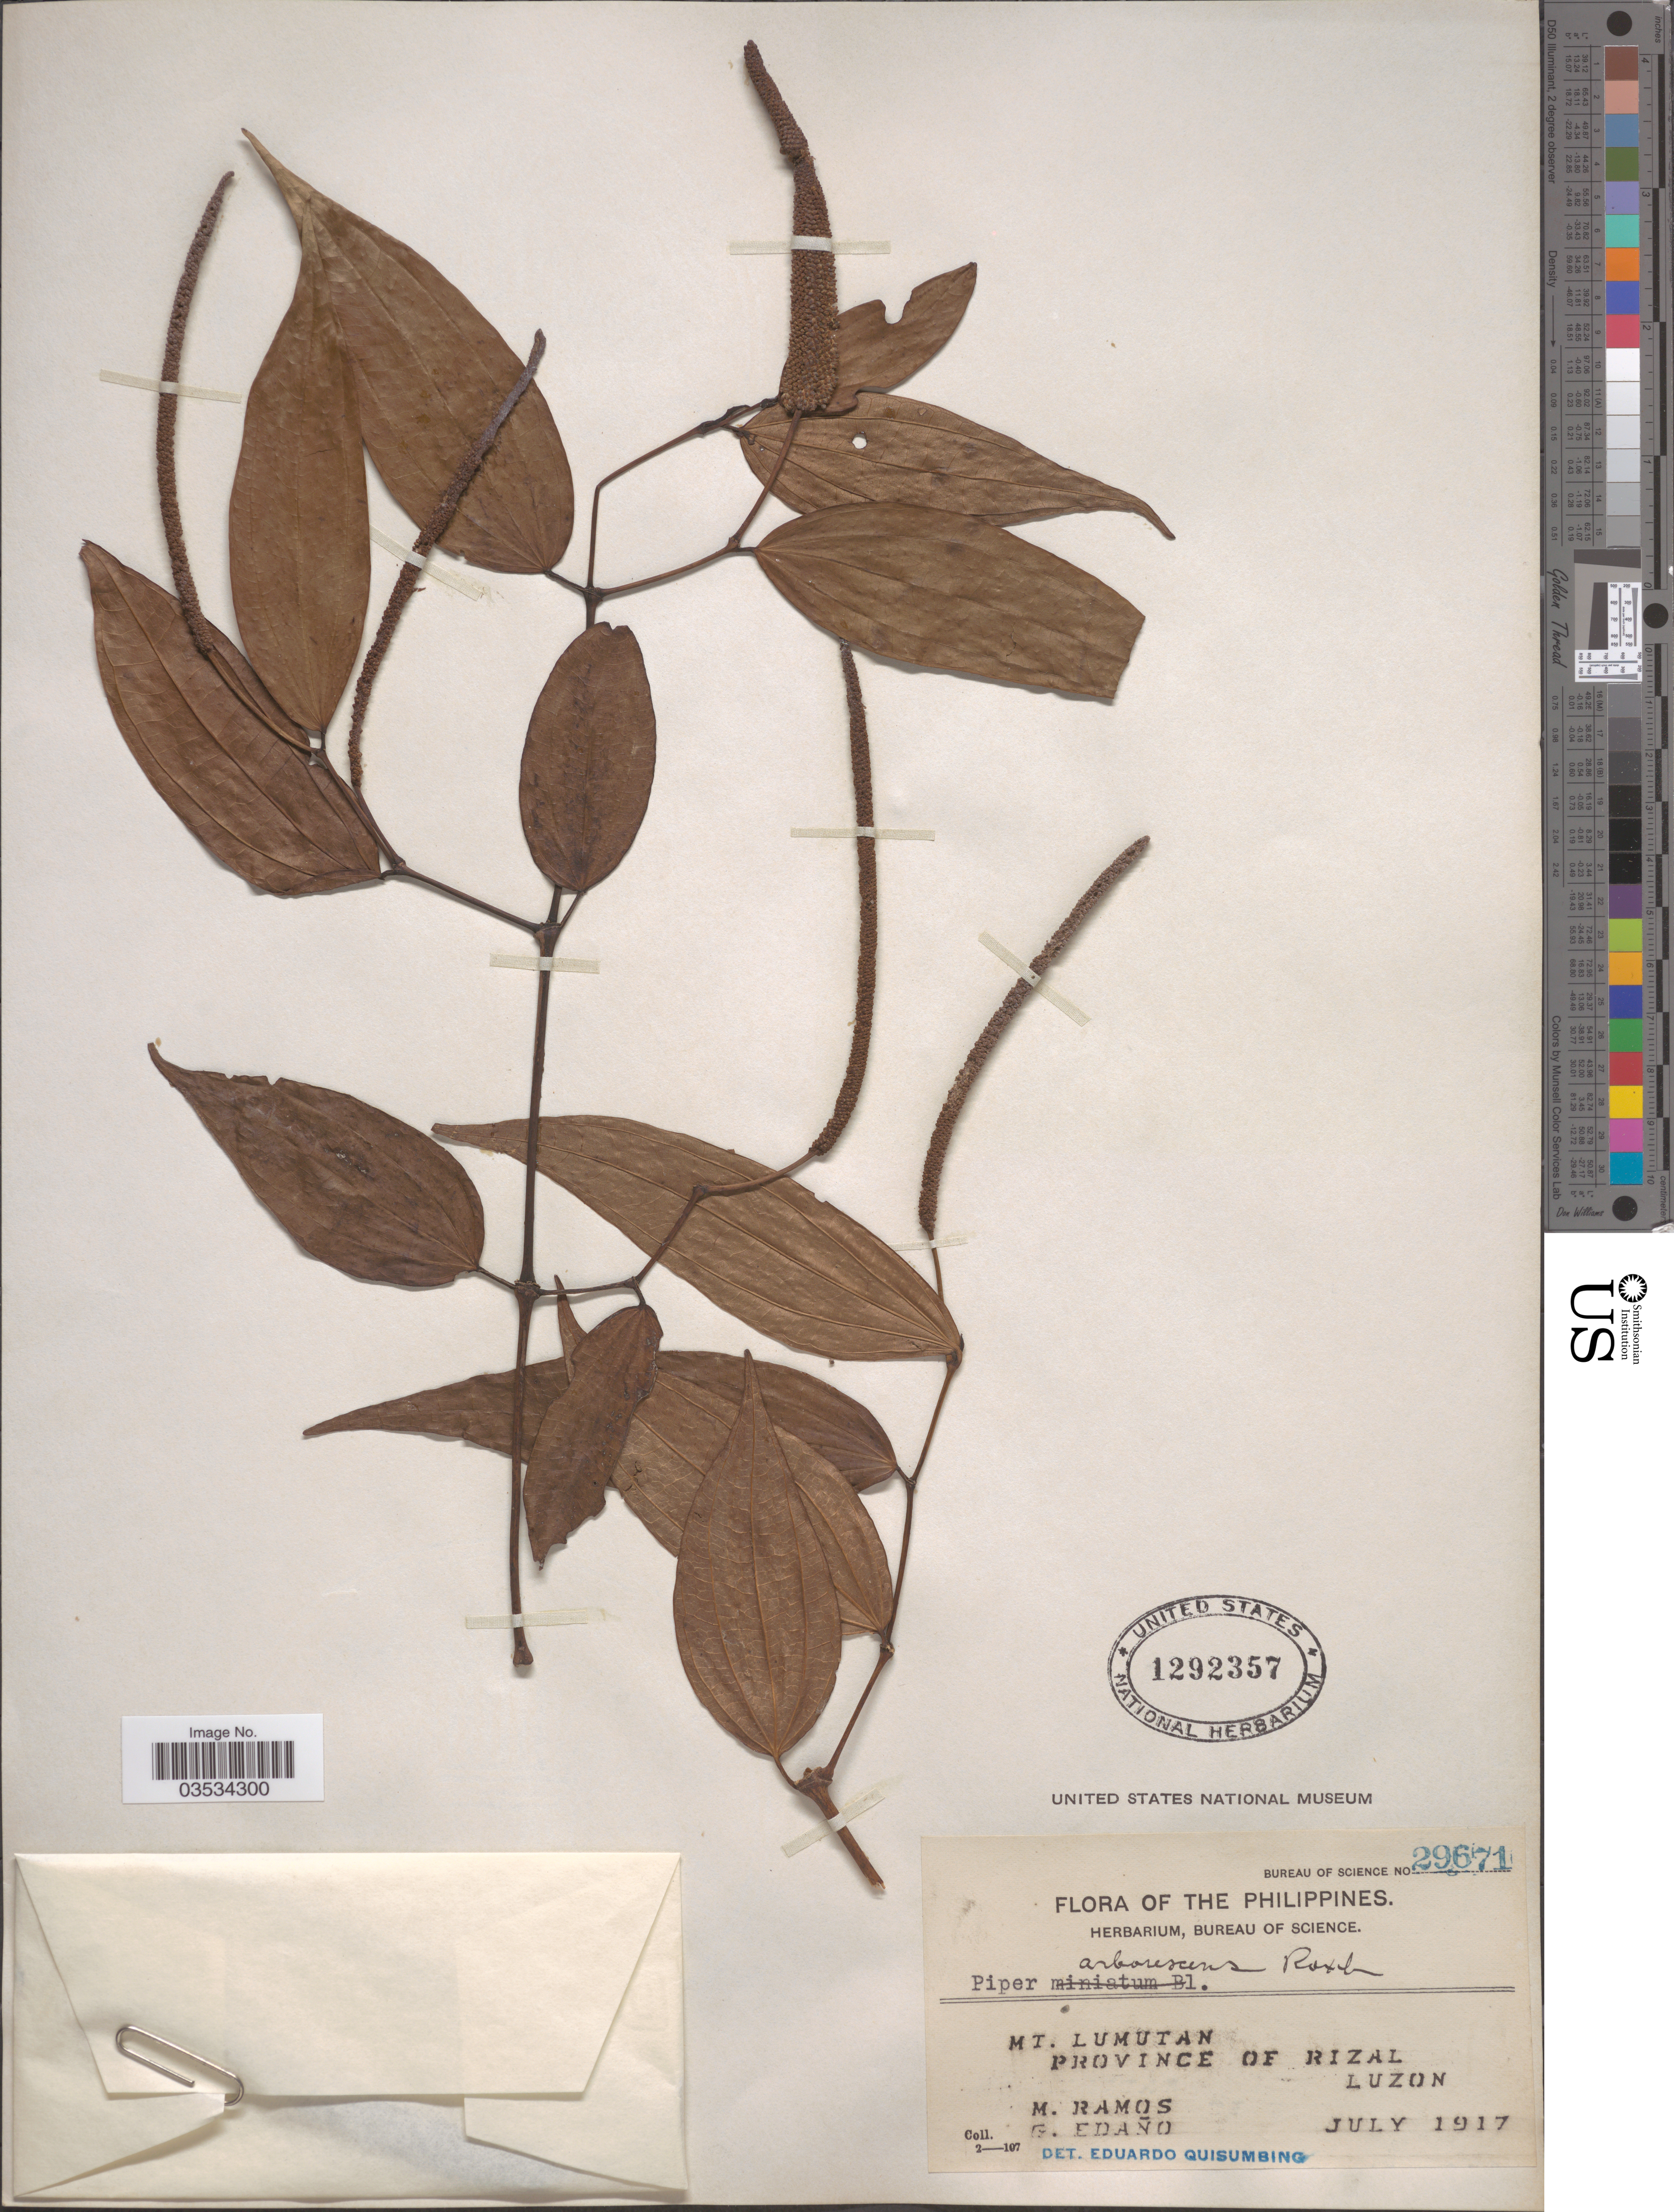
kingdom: Plantae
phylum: Tracheophyta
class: Magnoliopsida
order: Piperales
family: Piperaceae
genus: Piper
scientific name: Piper arborescens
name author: Roxb.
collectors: M. Ramos & G. Edaño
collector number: Bureau of Science 29671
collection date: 1917-07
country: Philippines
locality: Mt. Lumutan. Province of Rizal. Luzon.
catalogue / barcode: US 1292357